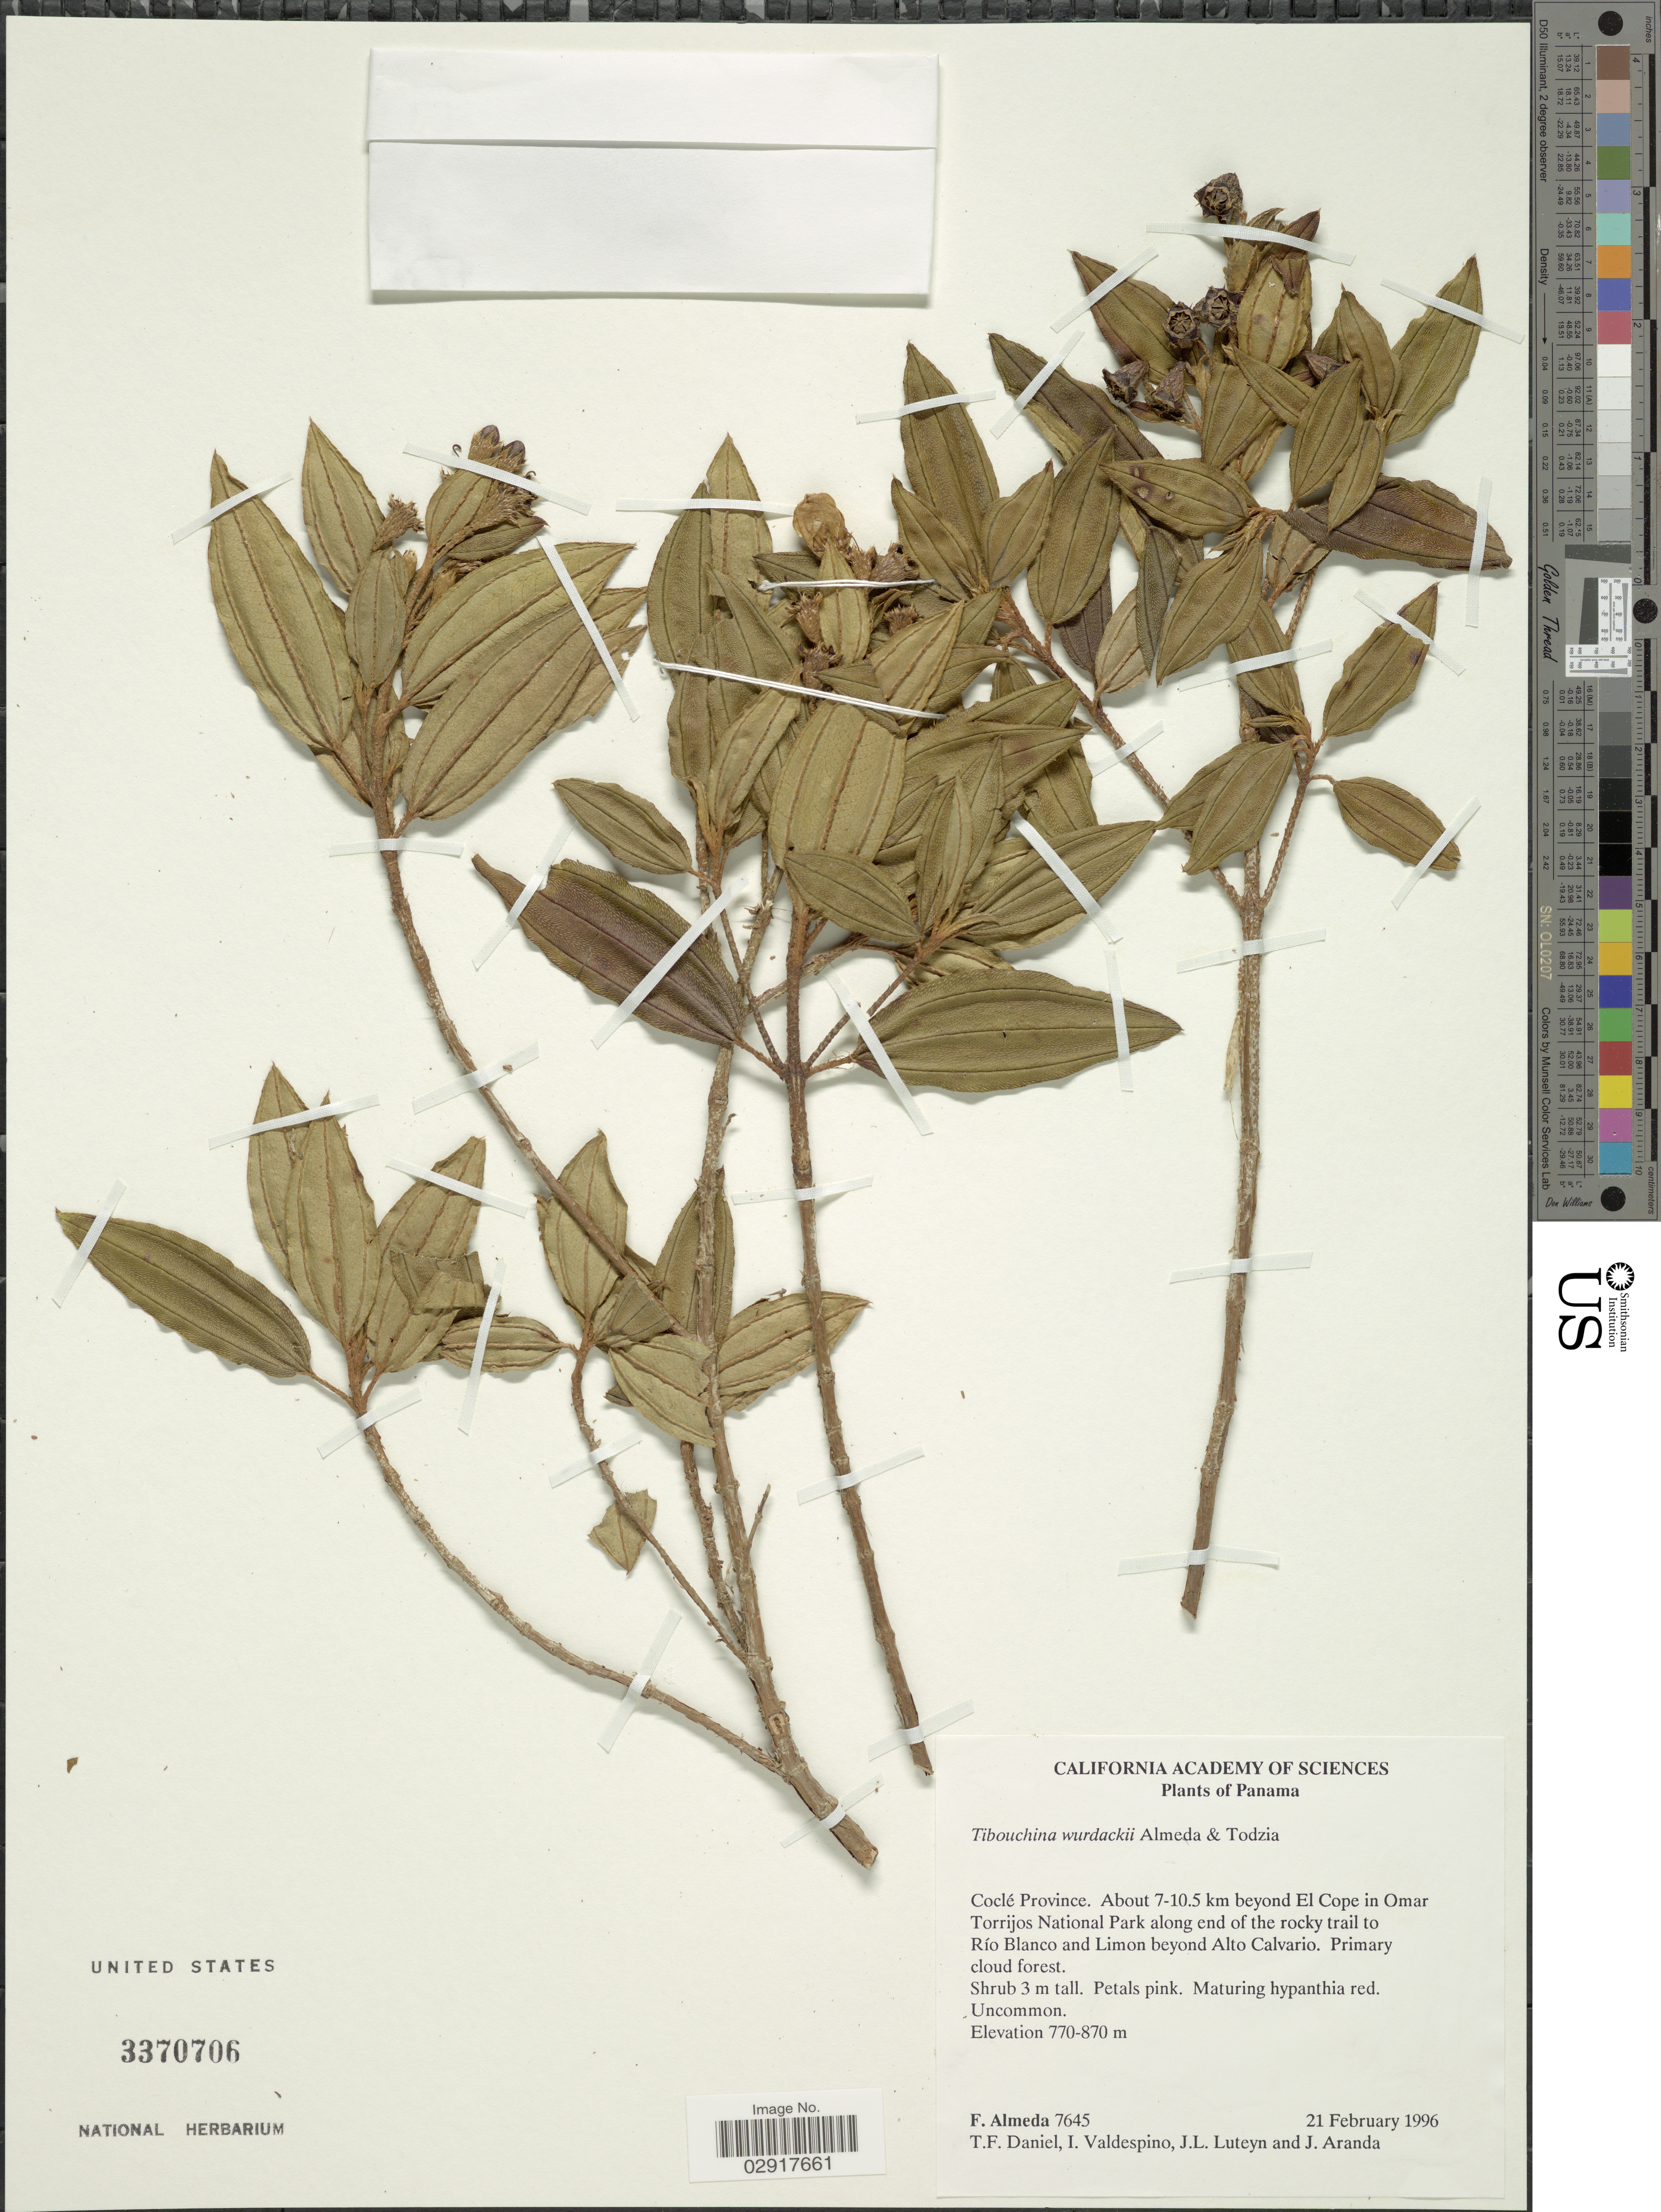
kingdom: Plantae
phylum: Tracheophyta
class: Magnoliopsida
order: Myrtales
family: Melastomataceae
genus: Andesanthus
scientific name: Andesanthus wurdackii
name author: (Almeda & Todzia) P.J.F. Guim. & Michelang.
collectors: F. Almeda, T. F. Daniel, I. Valdespino, J. Luteyn & J. Aranda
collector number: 7645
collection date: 1996-02-21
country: Panama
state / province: Coclé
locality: Coclé Province. About 7-10.5 km beyond El Cope in Omar Torrijos National Park along end of the rocky trail to Río Blanco and Limon beyond Alto Calvario.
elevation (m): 770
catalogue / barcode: US 3370706